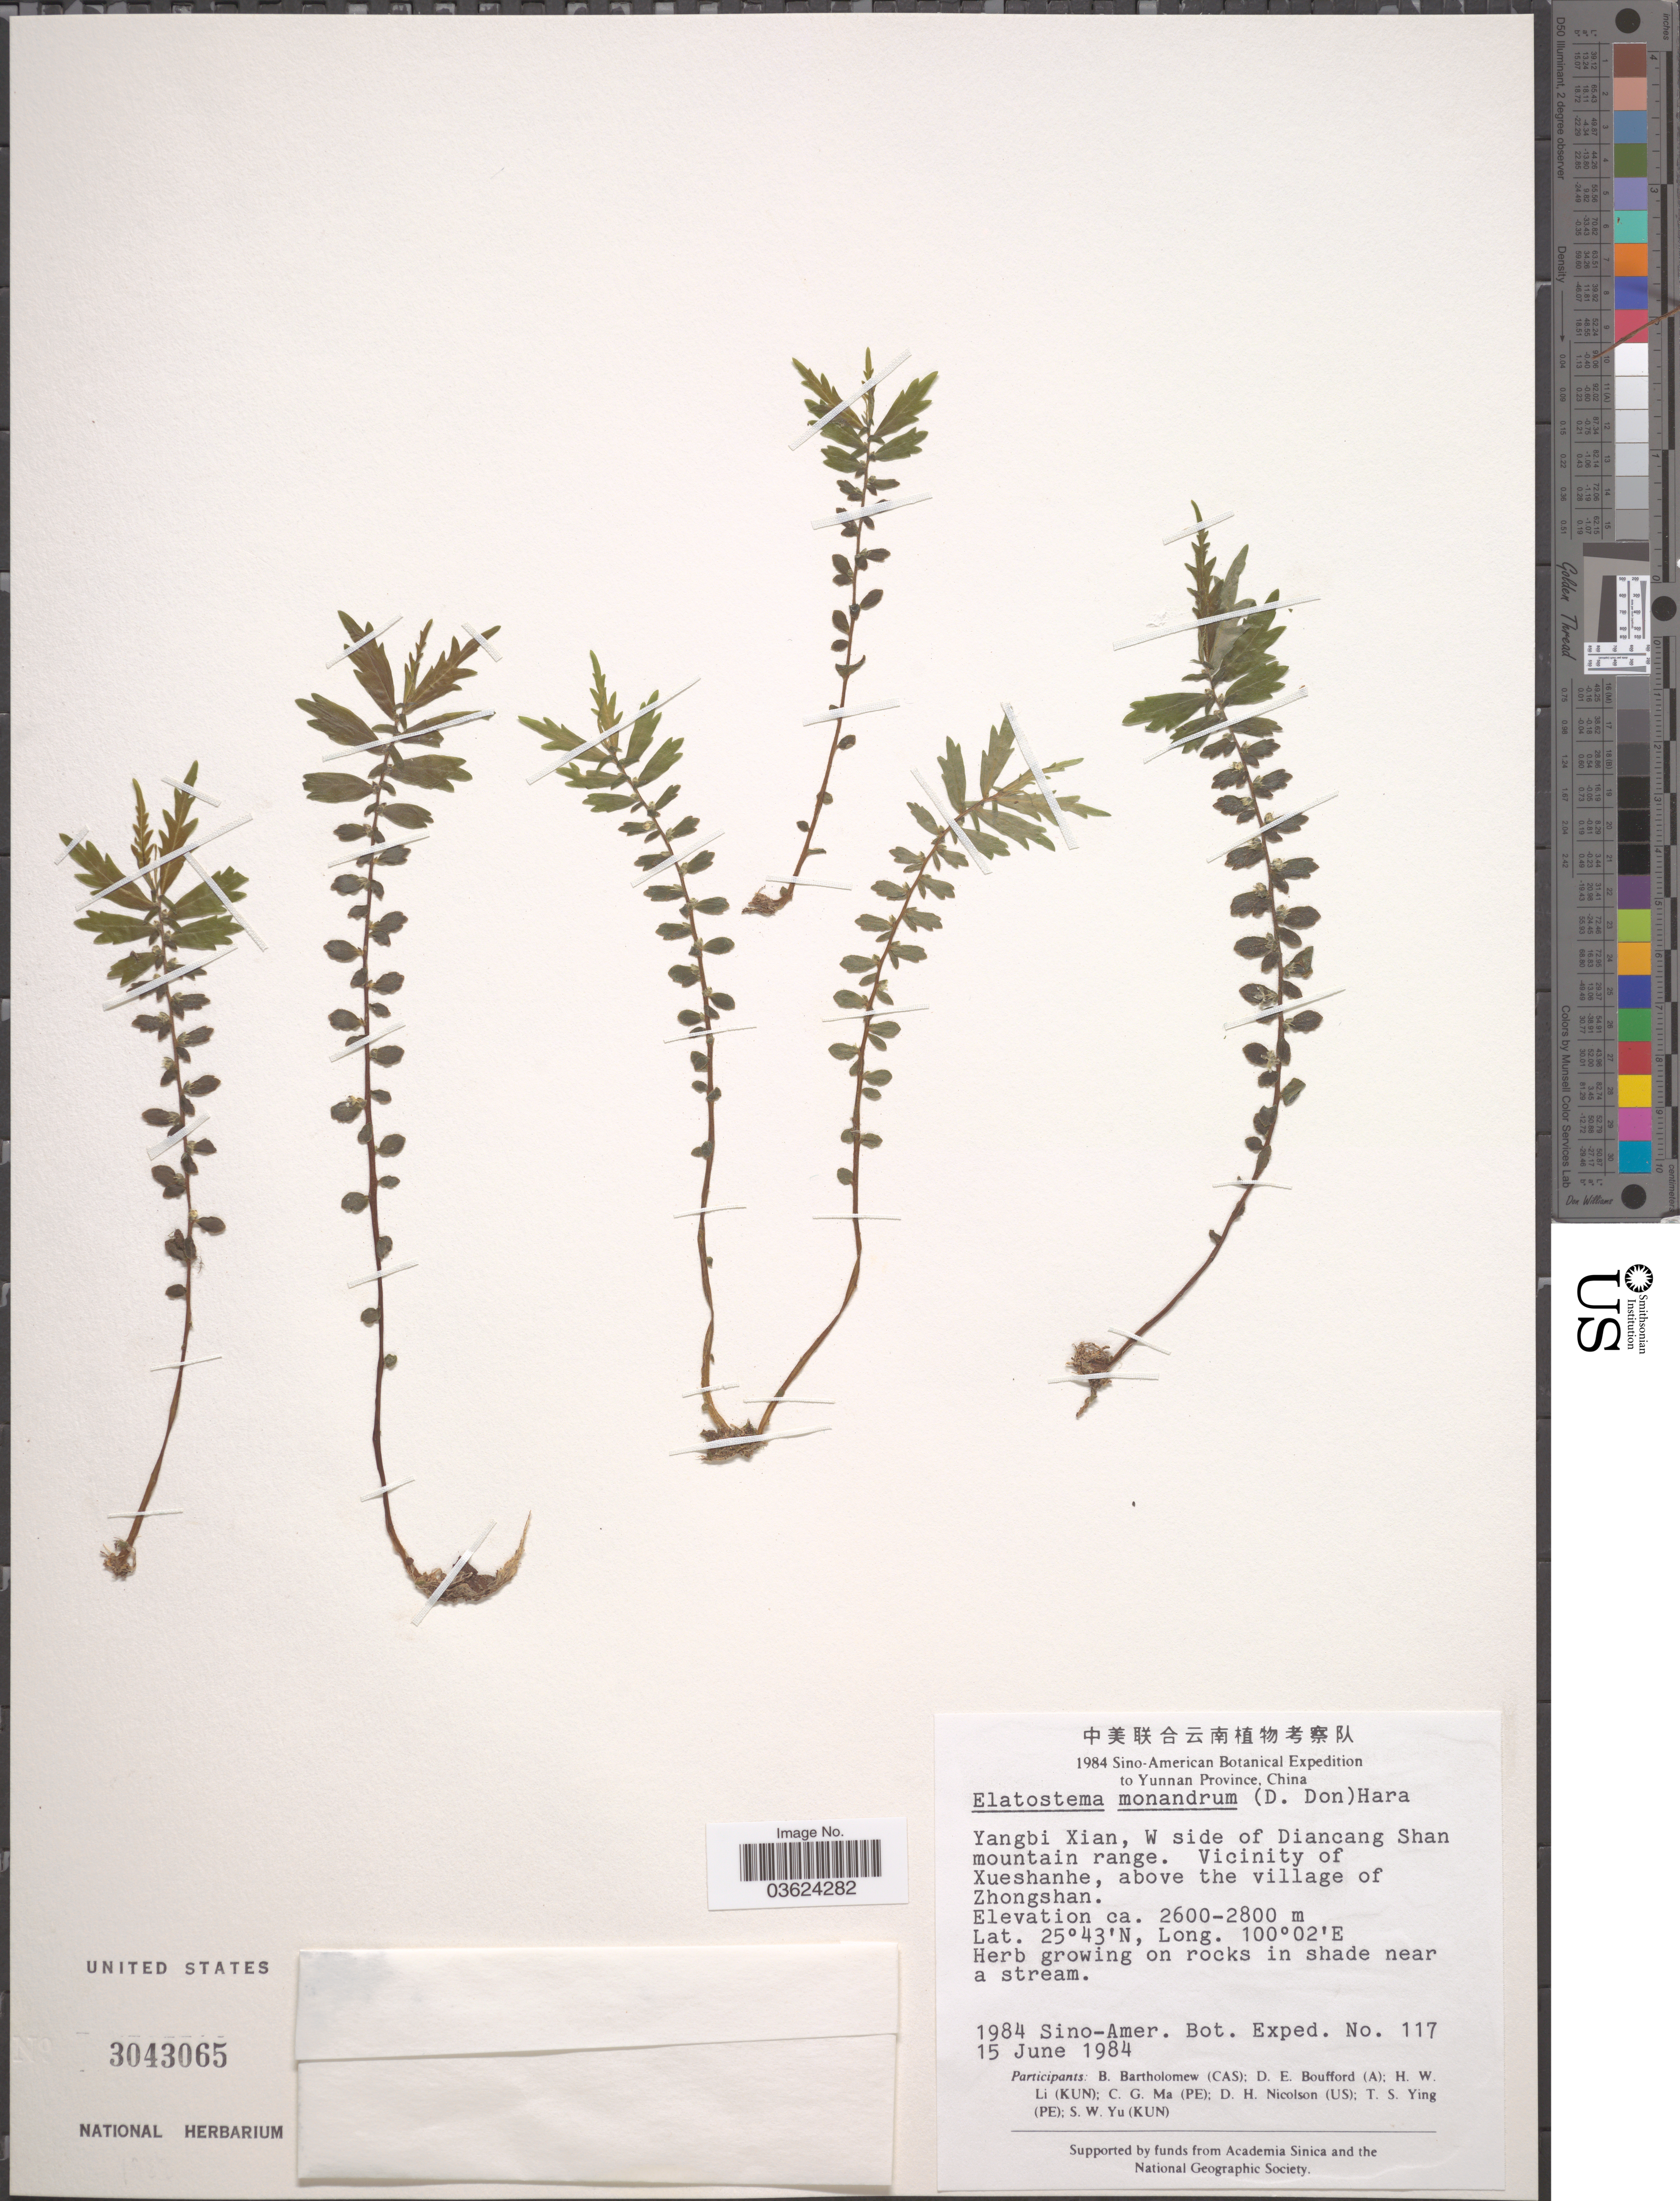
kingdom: Plantae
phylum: Tracheophyta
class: Magnoliopsida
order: Rosales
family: Urticaceae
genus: Elatostema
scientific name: Elatostema monandrum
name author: (Buch.-Ham. ex D. Don) H. Hara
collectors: Sino-Amer. Bot. Exped. 1984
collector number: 117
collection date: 1984-06-15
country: China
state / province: Yunnan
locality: Yangbi Xian, W side of Diancang Shan mountain range. Vicinity of Xueshanhe, above the village of Zhongshan.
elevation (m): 2600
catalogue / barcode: US 3043065